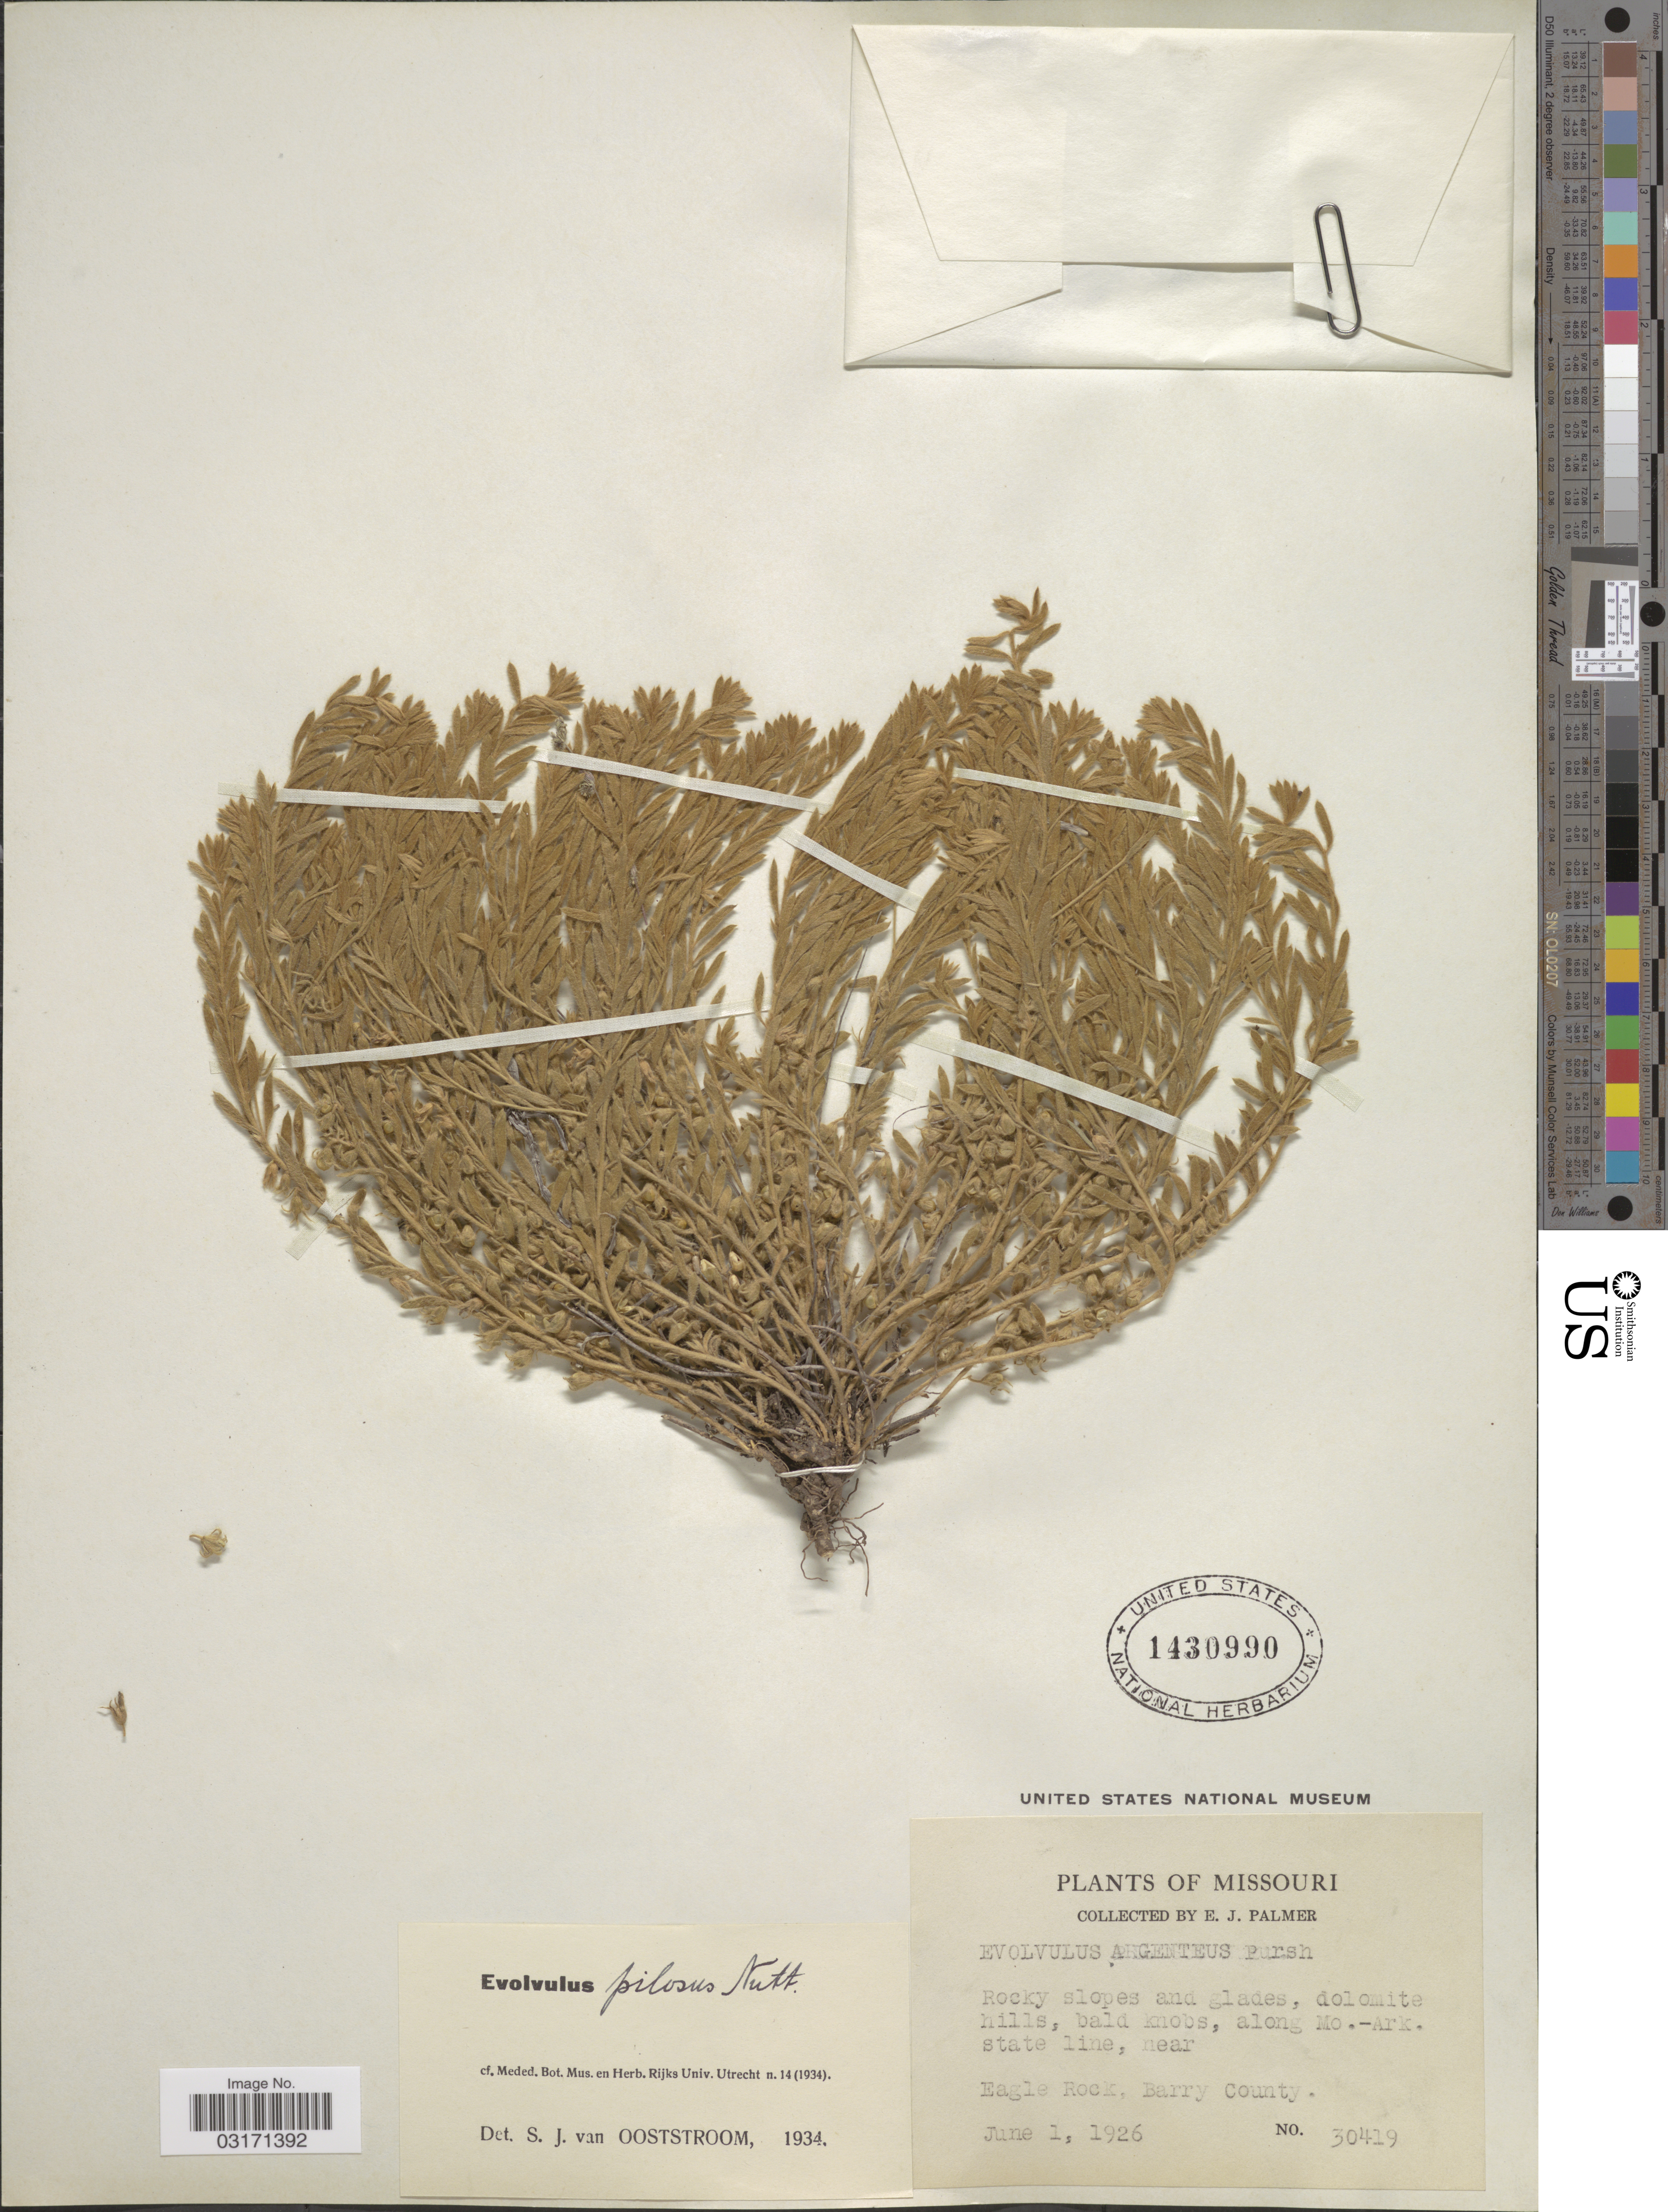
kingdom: Plantae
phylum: Tracheophyta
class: Magnoliopsida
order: Solanales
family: Convolvulaceae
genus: Evolvulus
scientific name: Evolvulus pilosus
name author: Roxb.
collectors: E. J. Palmer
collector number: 30419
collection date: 1926-06-01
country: United States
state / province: Missouri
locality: Rocky slopes and glades, dolomite hills, bald knobs, along Mo.-Ark. State line, near Eagle Rock, Barry County.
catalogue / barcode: US 1430990